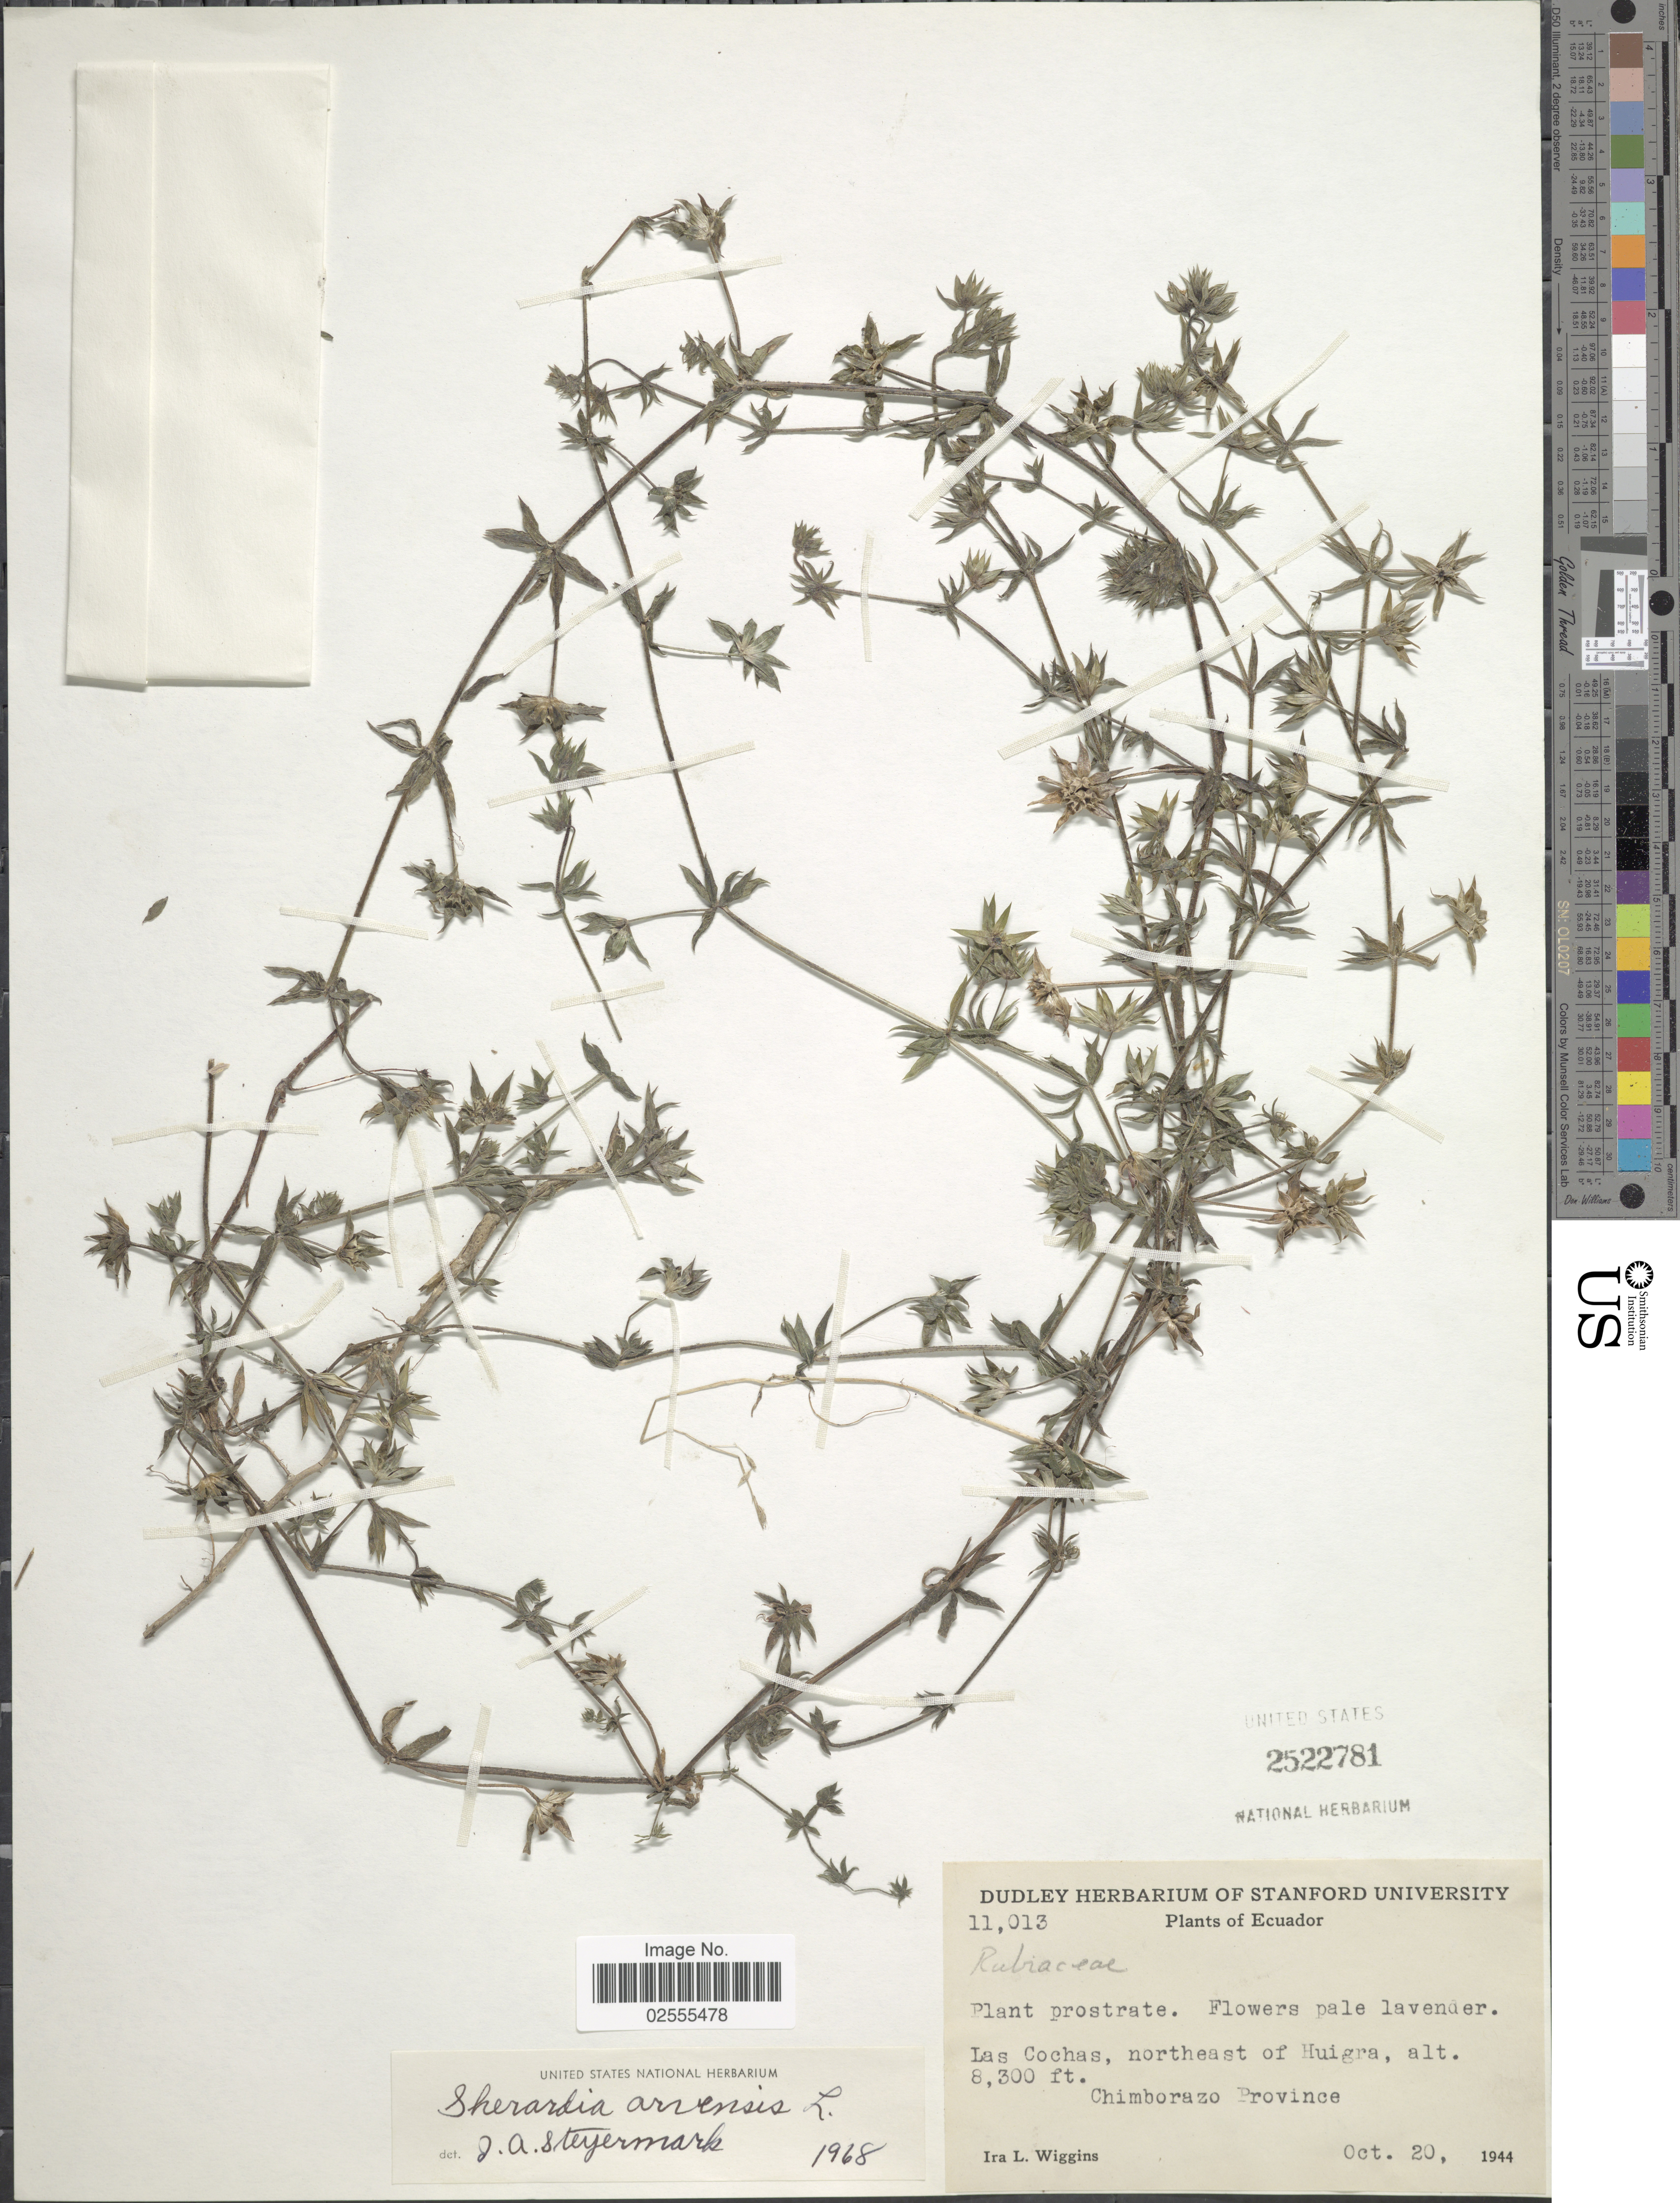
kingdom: Plantae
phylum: Tracheophyta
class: Magnoliopsida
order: Gentianales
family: Rubiaceae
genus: Sherardia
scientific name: Sherardia arvensis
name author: L.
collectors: I. L. Wiggins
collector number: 11013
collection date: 1944-10-20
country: Ecuador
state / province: Chimborazo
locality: Las Cochas, northeast of Huigra.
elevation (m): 2530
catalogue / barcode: US 2522781